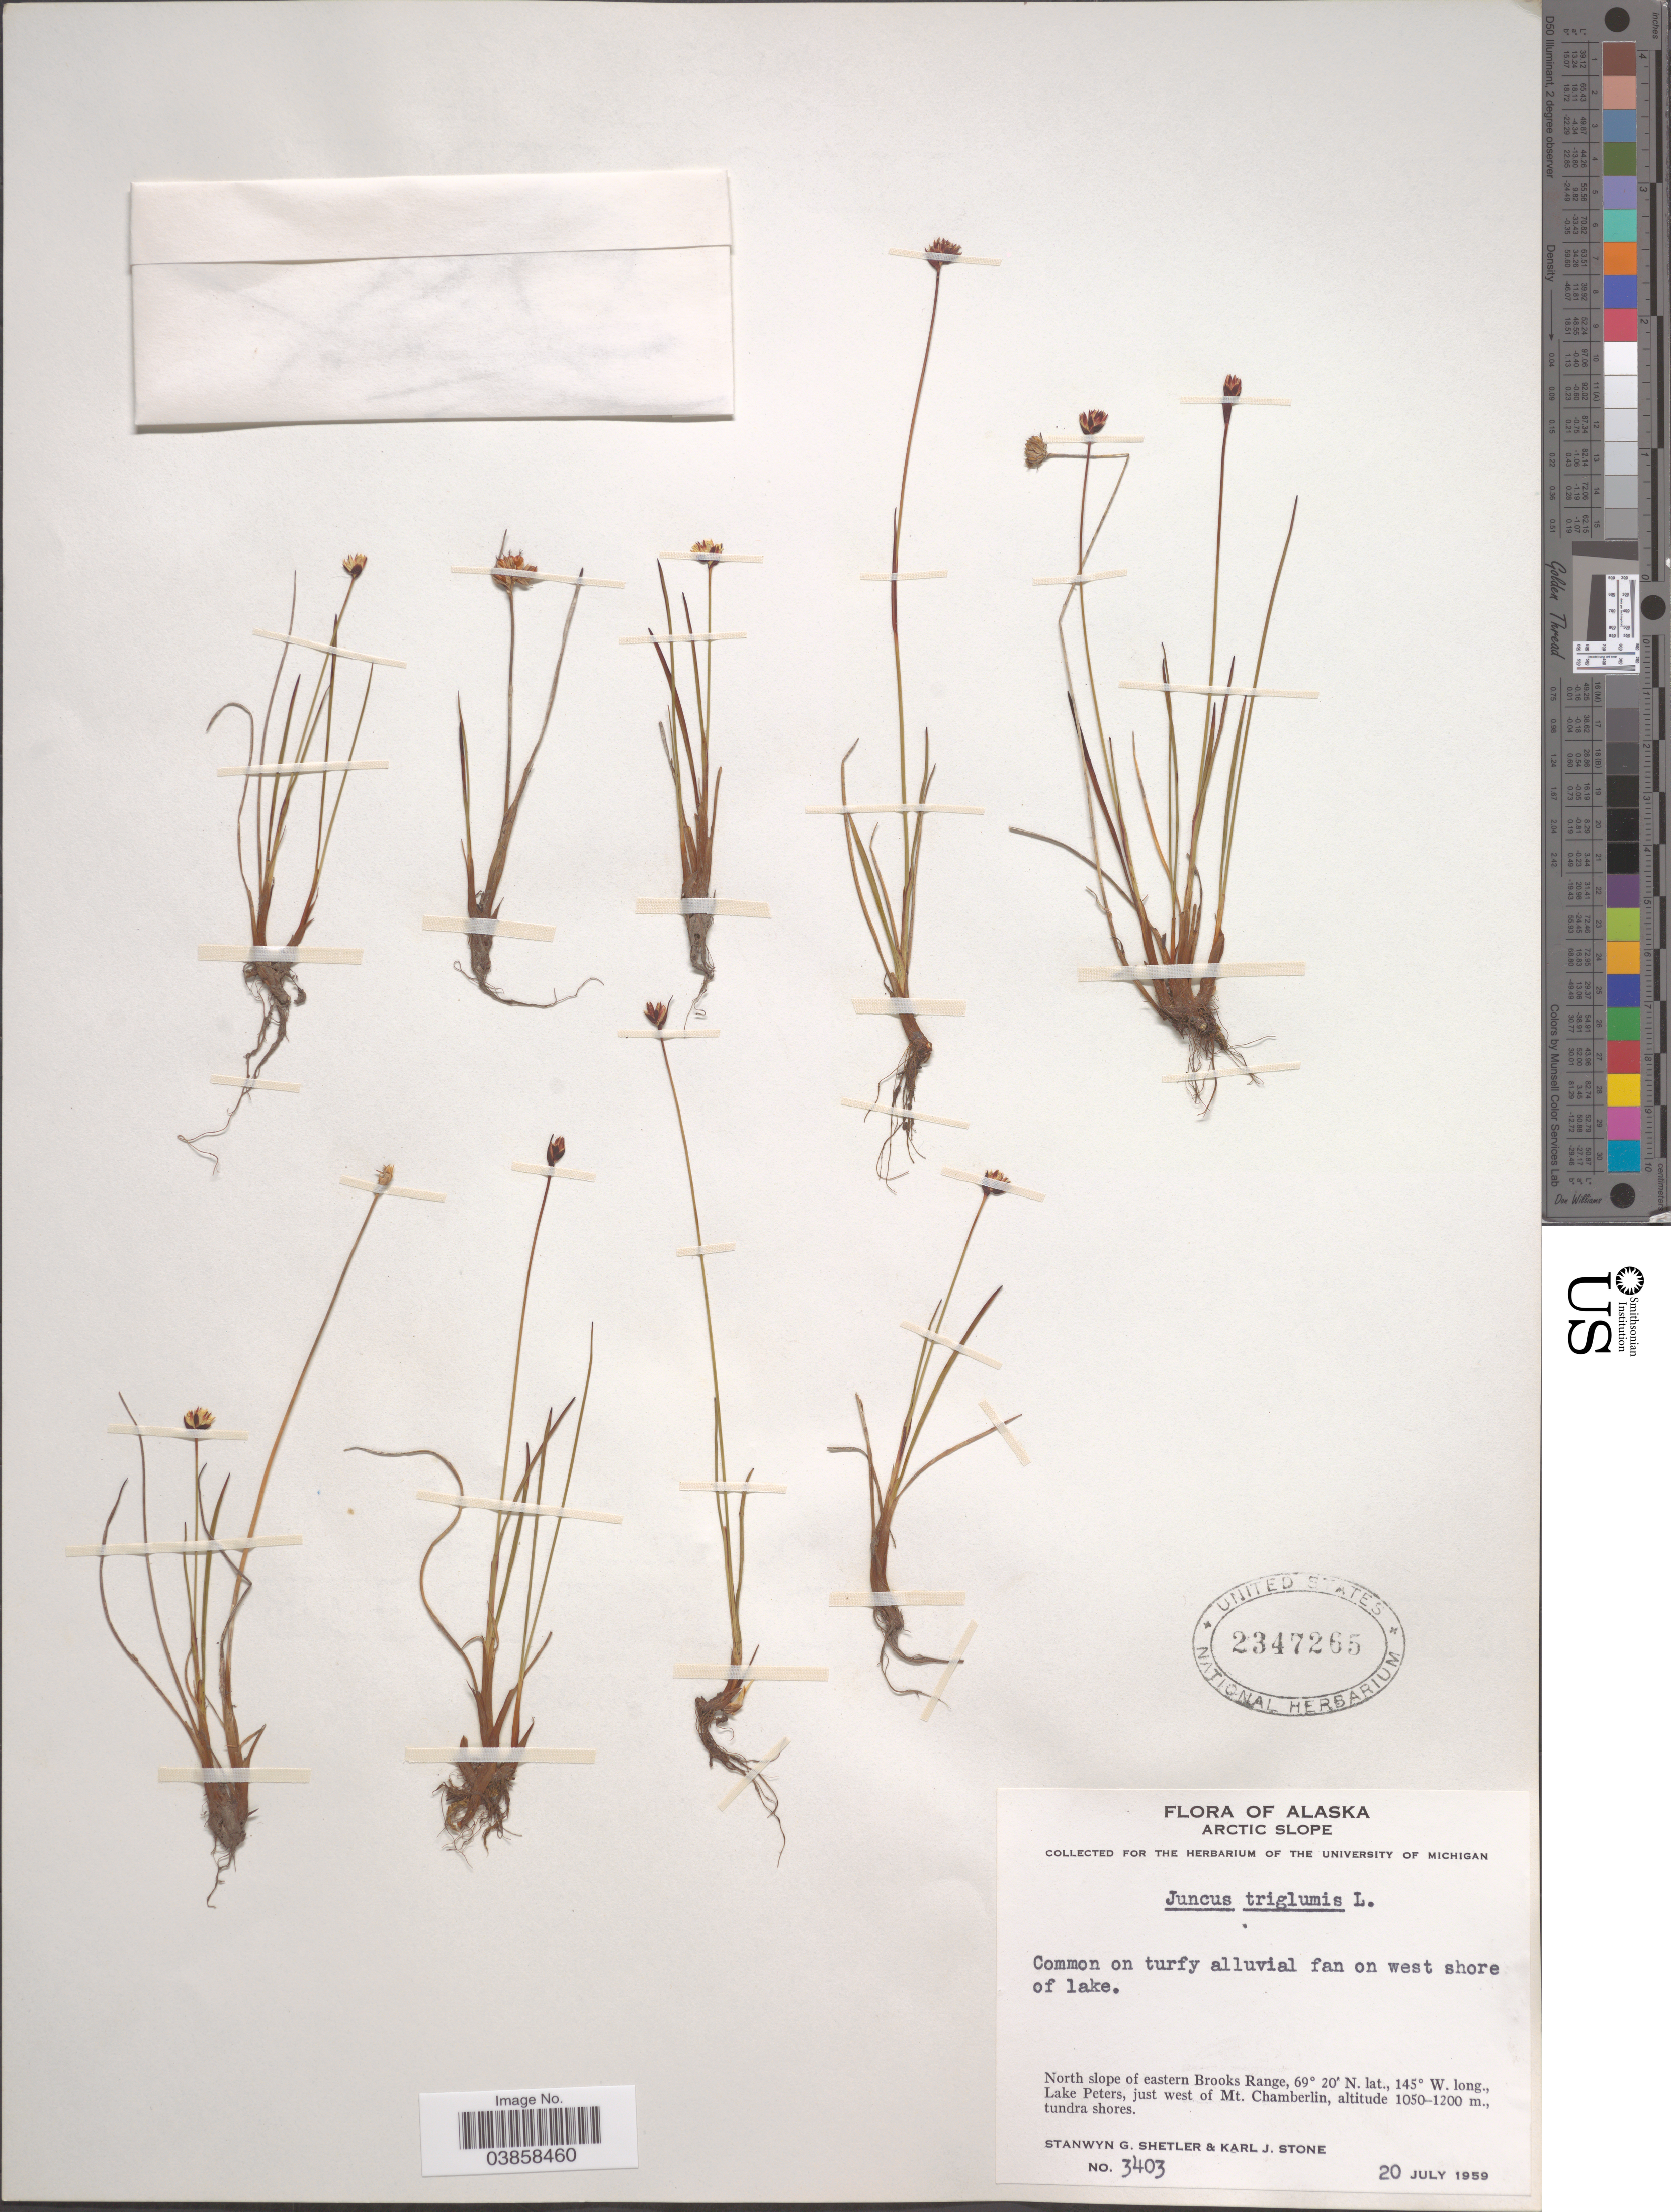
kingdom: Plantae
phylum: Tracheophyta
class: Liliopsida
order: Poales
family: Juncaceae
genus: Juncus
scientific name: Juncus triglumis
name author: L.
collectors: S. Shetler & K. J. Stone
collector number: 3403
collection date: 1959-07-20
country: United States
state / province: Alaska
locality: Arctic Slope. North slope of eastern Brooks Range, Lake Peters, just west of Mt. Chamberlin.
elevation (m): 1050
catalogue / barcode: US 2347265